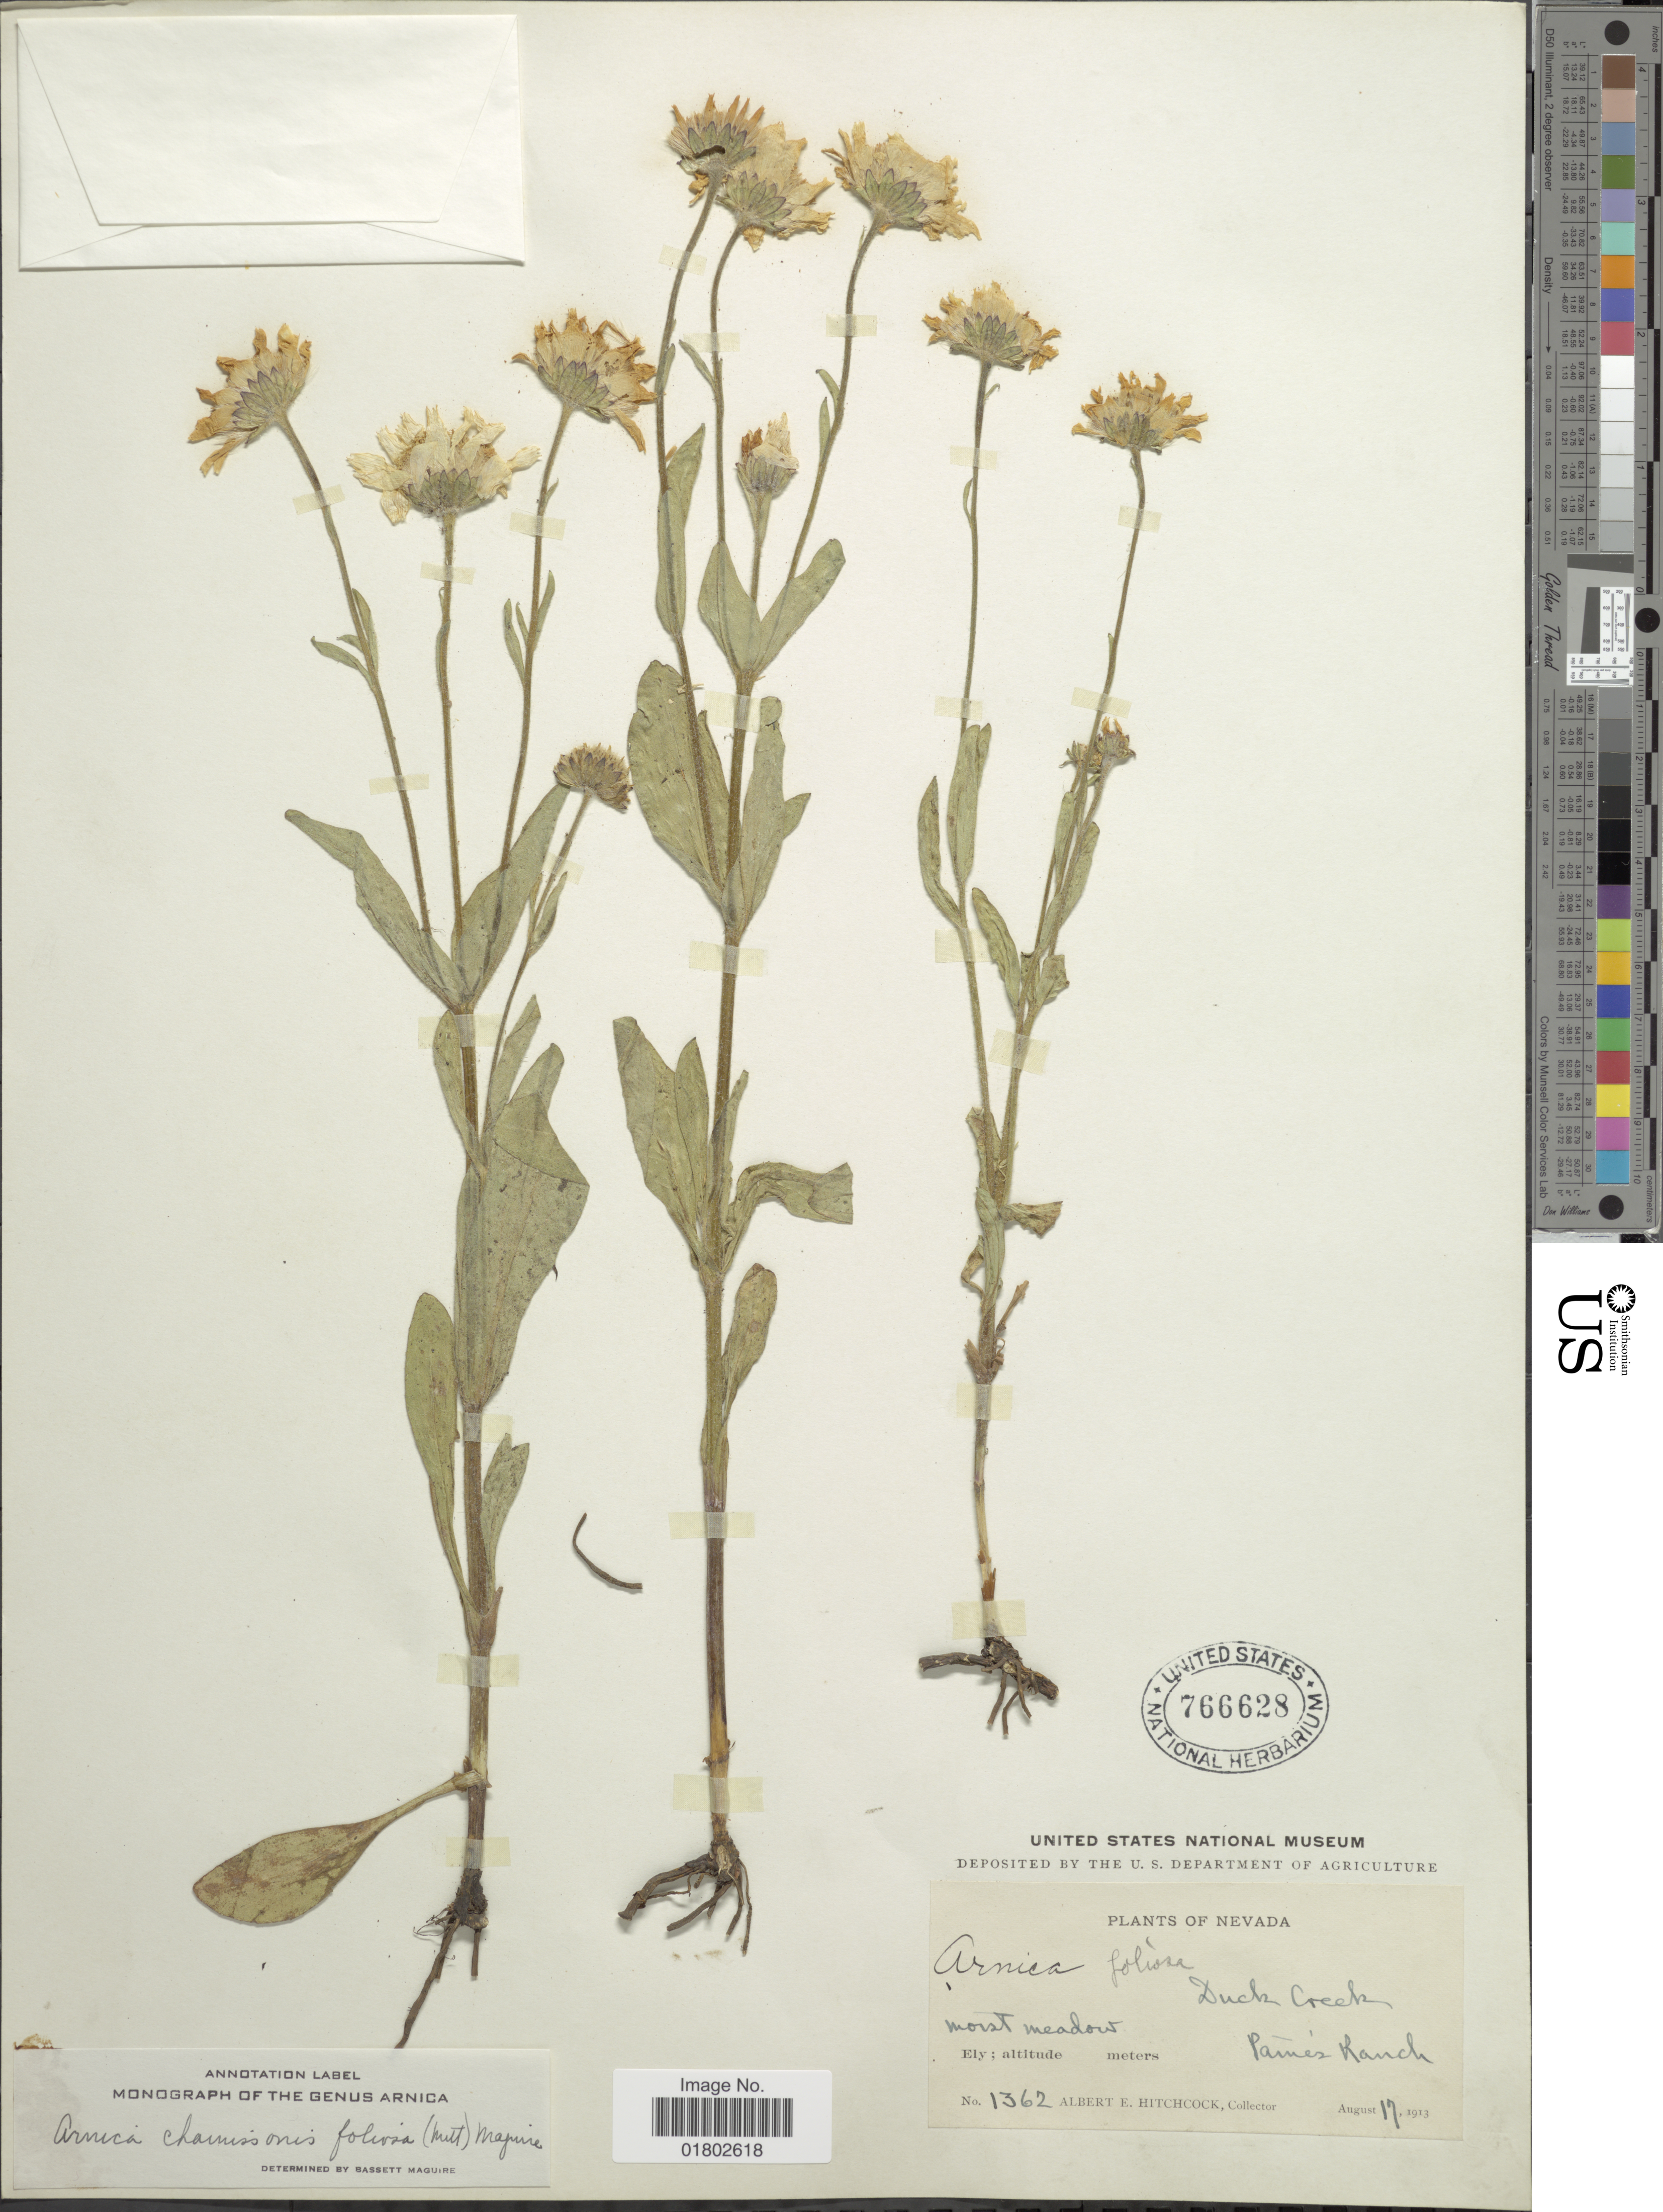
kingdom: Plantae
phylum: Tracheophyta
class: Magnoliopsida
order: Asterales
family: Asteraceae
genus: Arnica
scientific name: Arnica chamissonis subsp. foliosa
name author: (Nutt.) Maguire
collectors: A. Hitchcock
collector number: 1362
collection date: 1913-08-17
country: United States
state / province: Nevada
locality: Pames Ranch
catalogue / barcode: US 766628